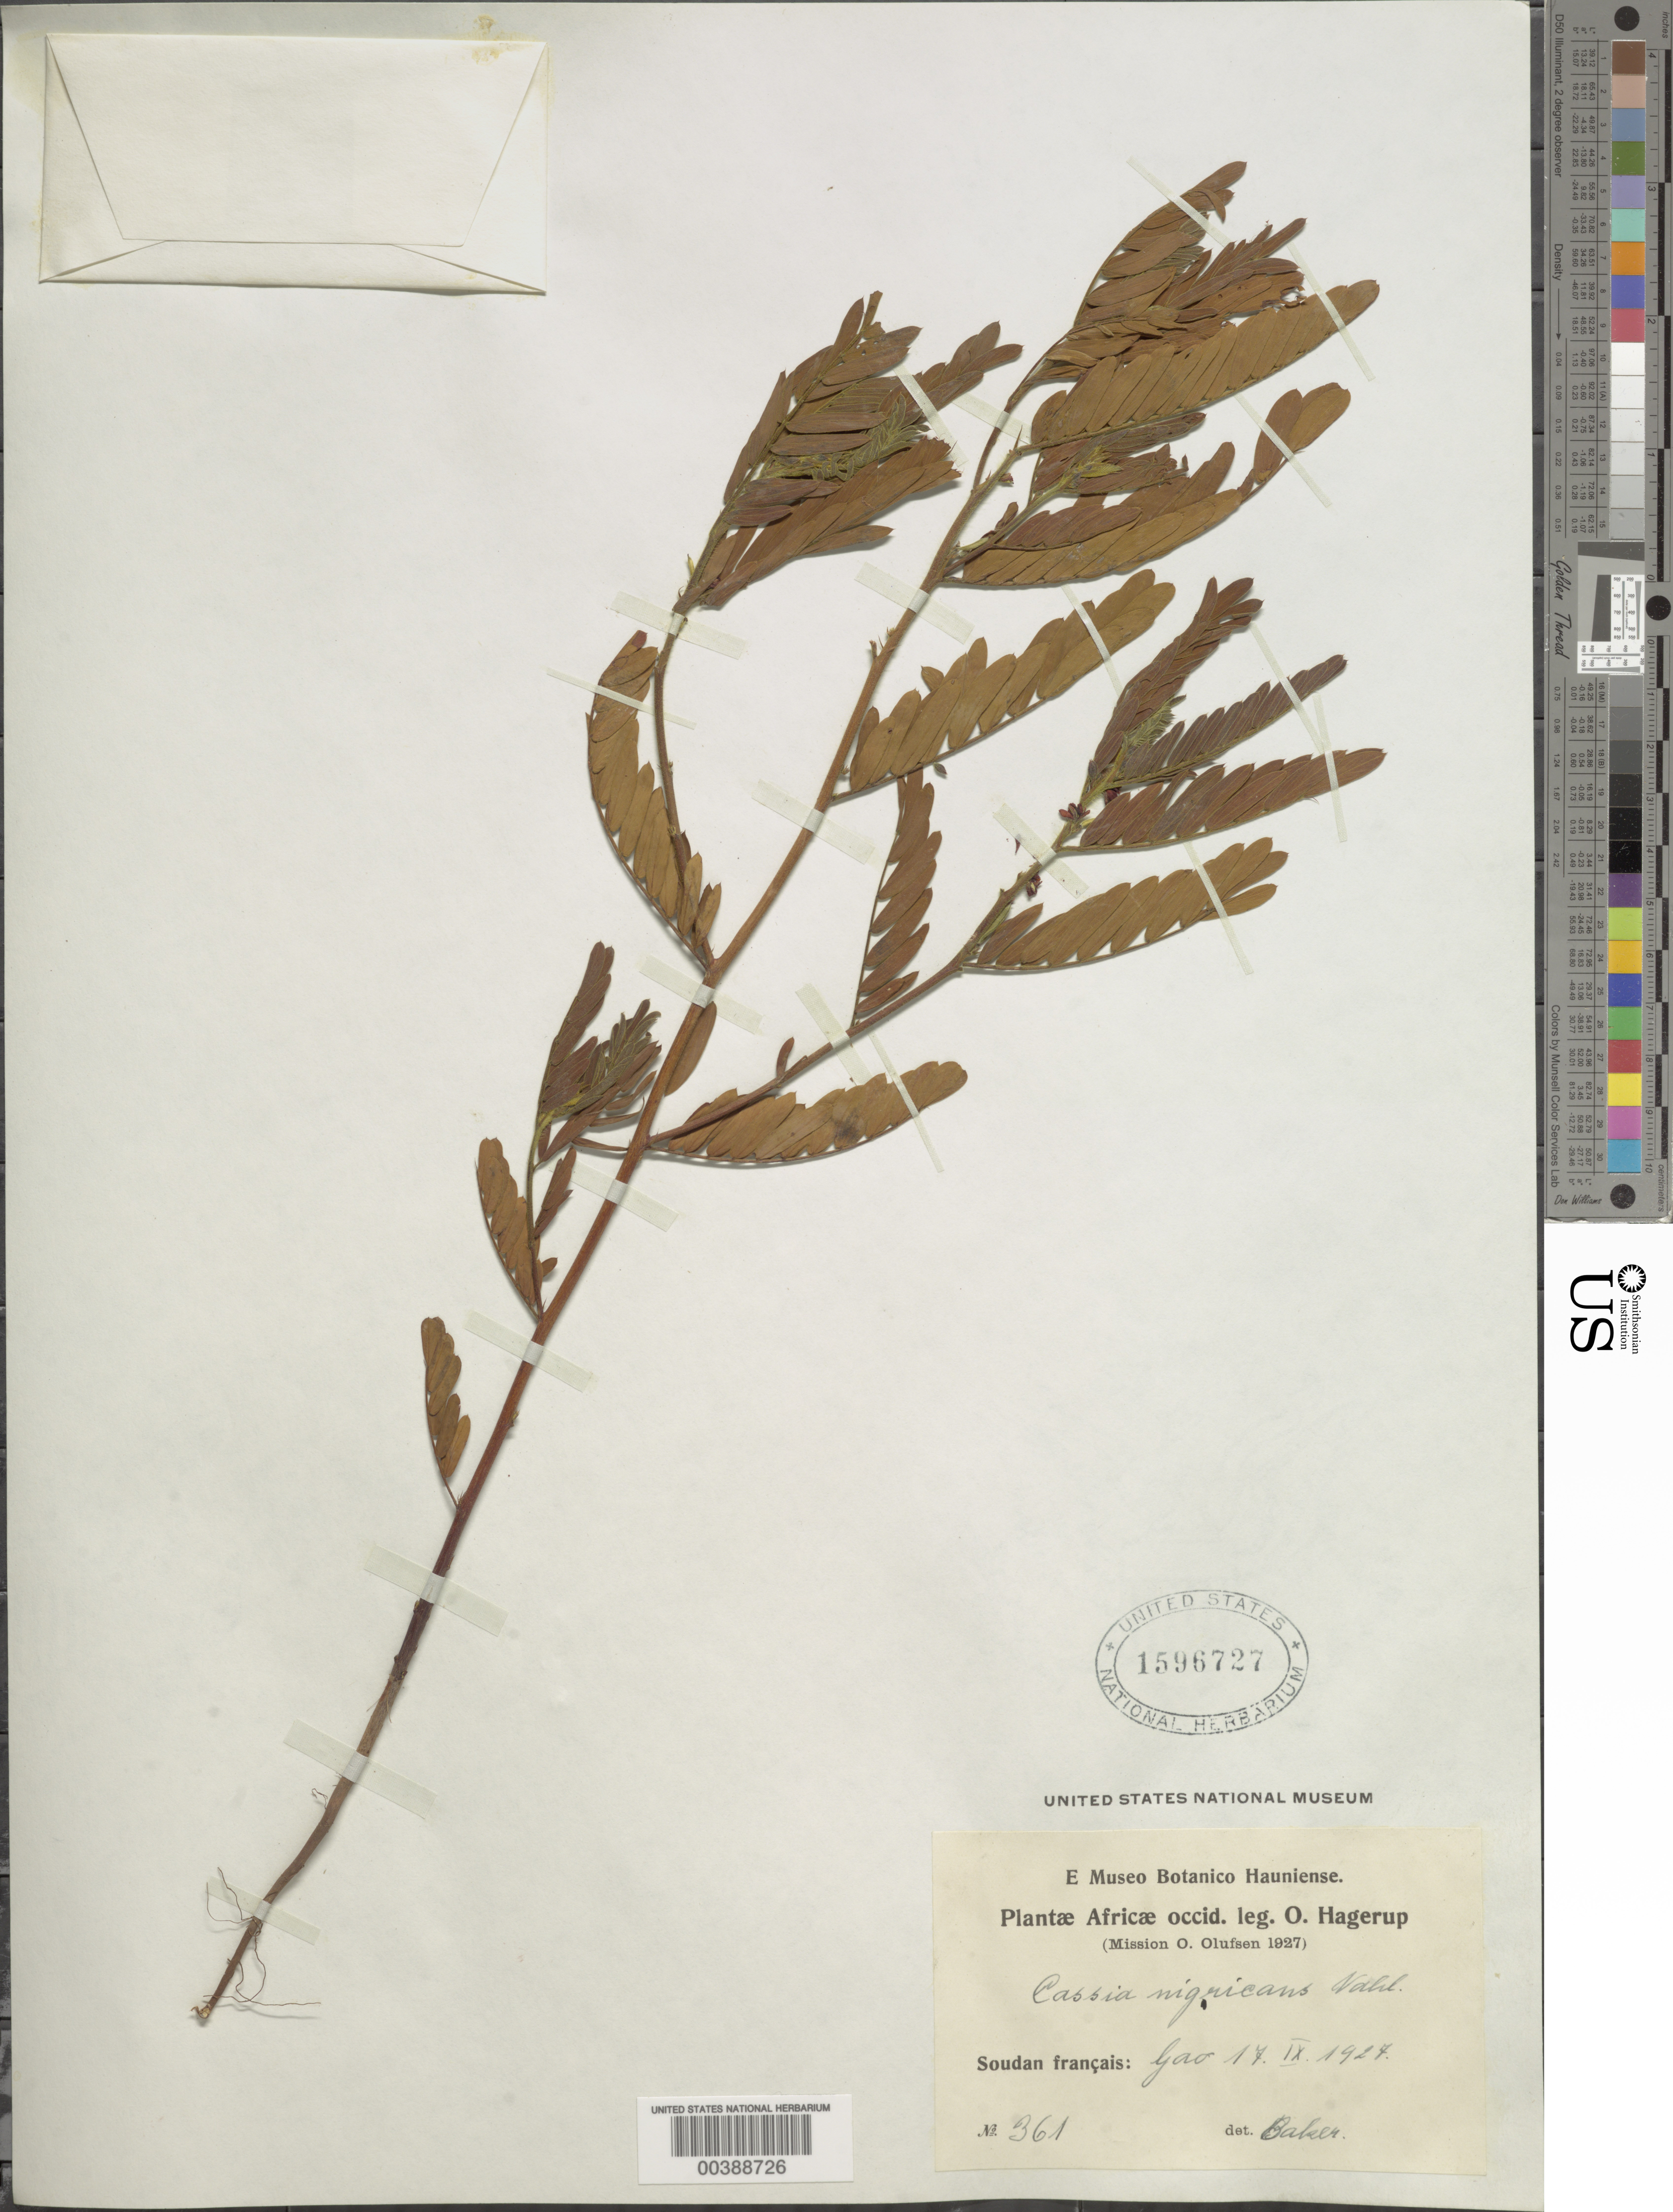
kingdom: Plantae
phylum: Tracheophyta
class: Magnoliopsida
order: Fabales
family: Fabaceae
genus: Chamaecrista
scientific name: Chamaecrista nigricans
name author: (Vahl) Greene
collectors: O. Hagerup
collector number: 361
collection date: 1924-09-17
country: Sudan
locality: Soudan francais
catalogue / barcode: US 1596727